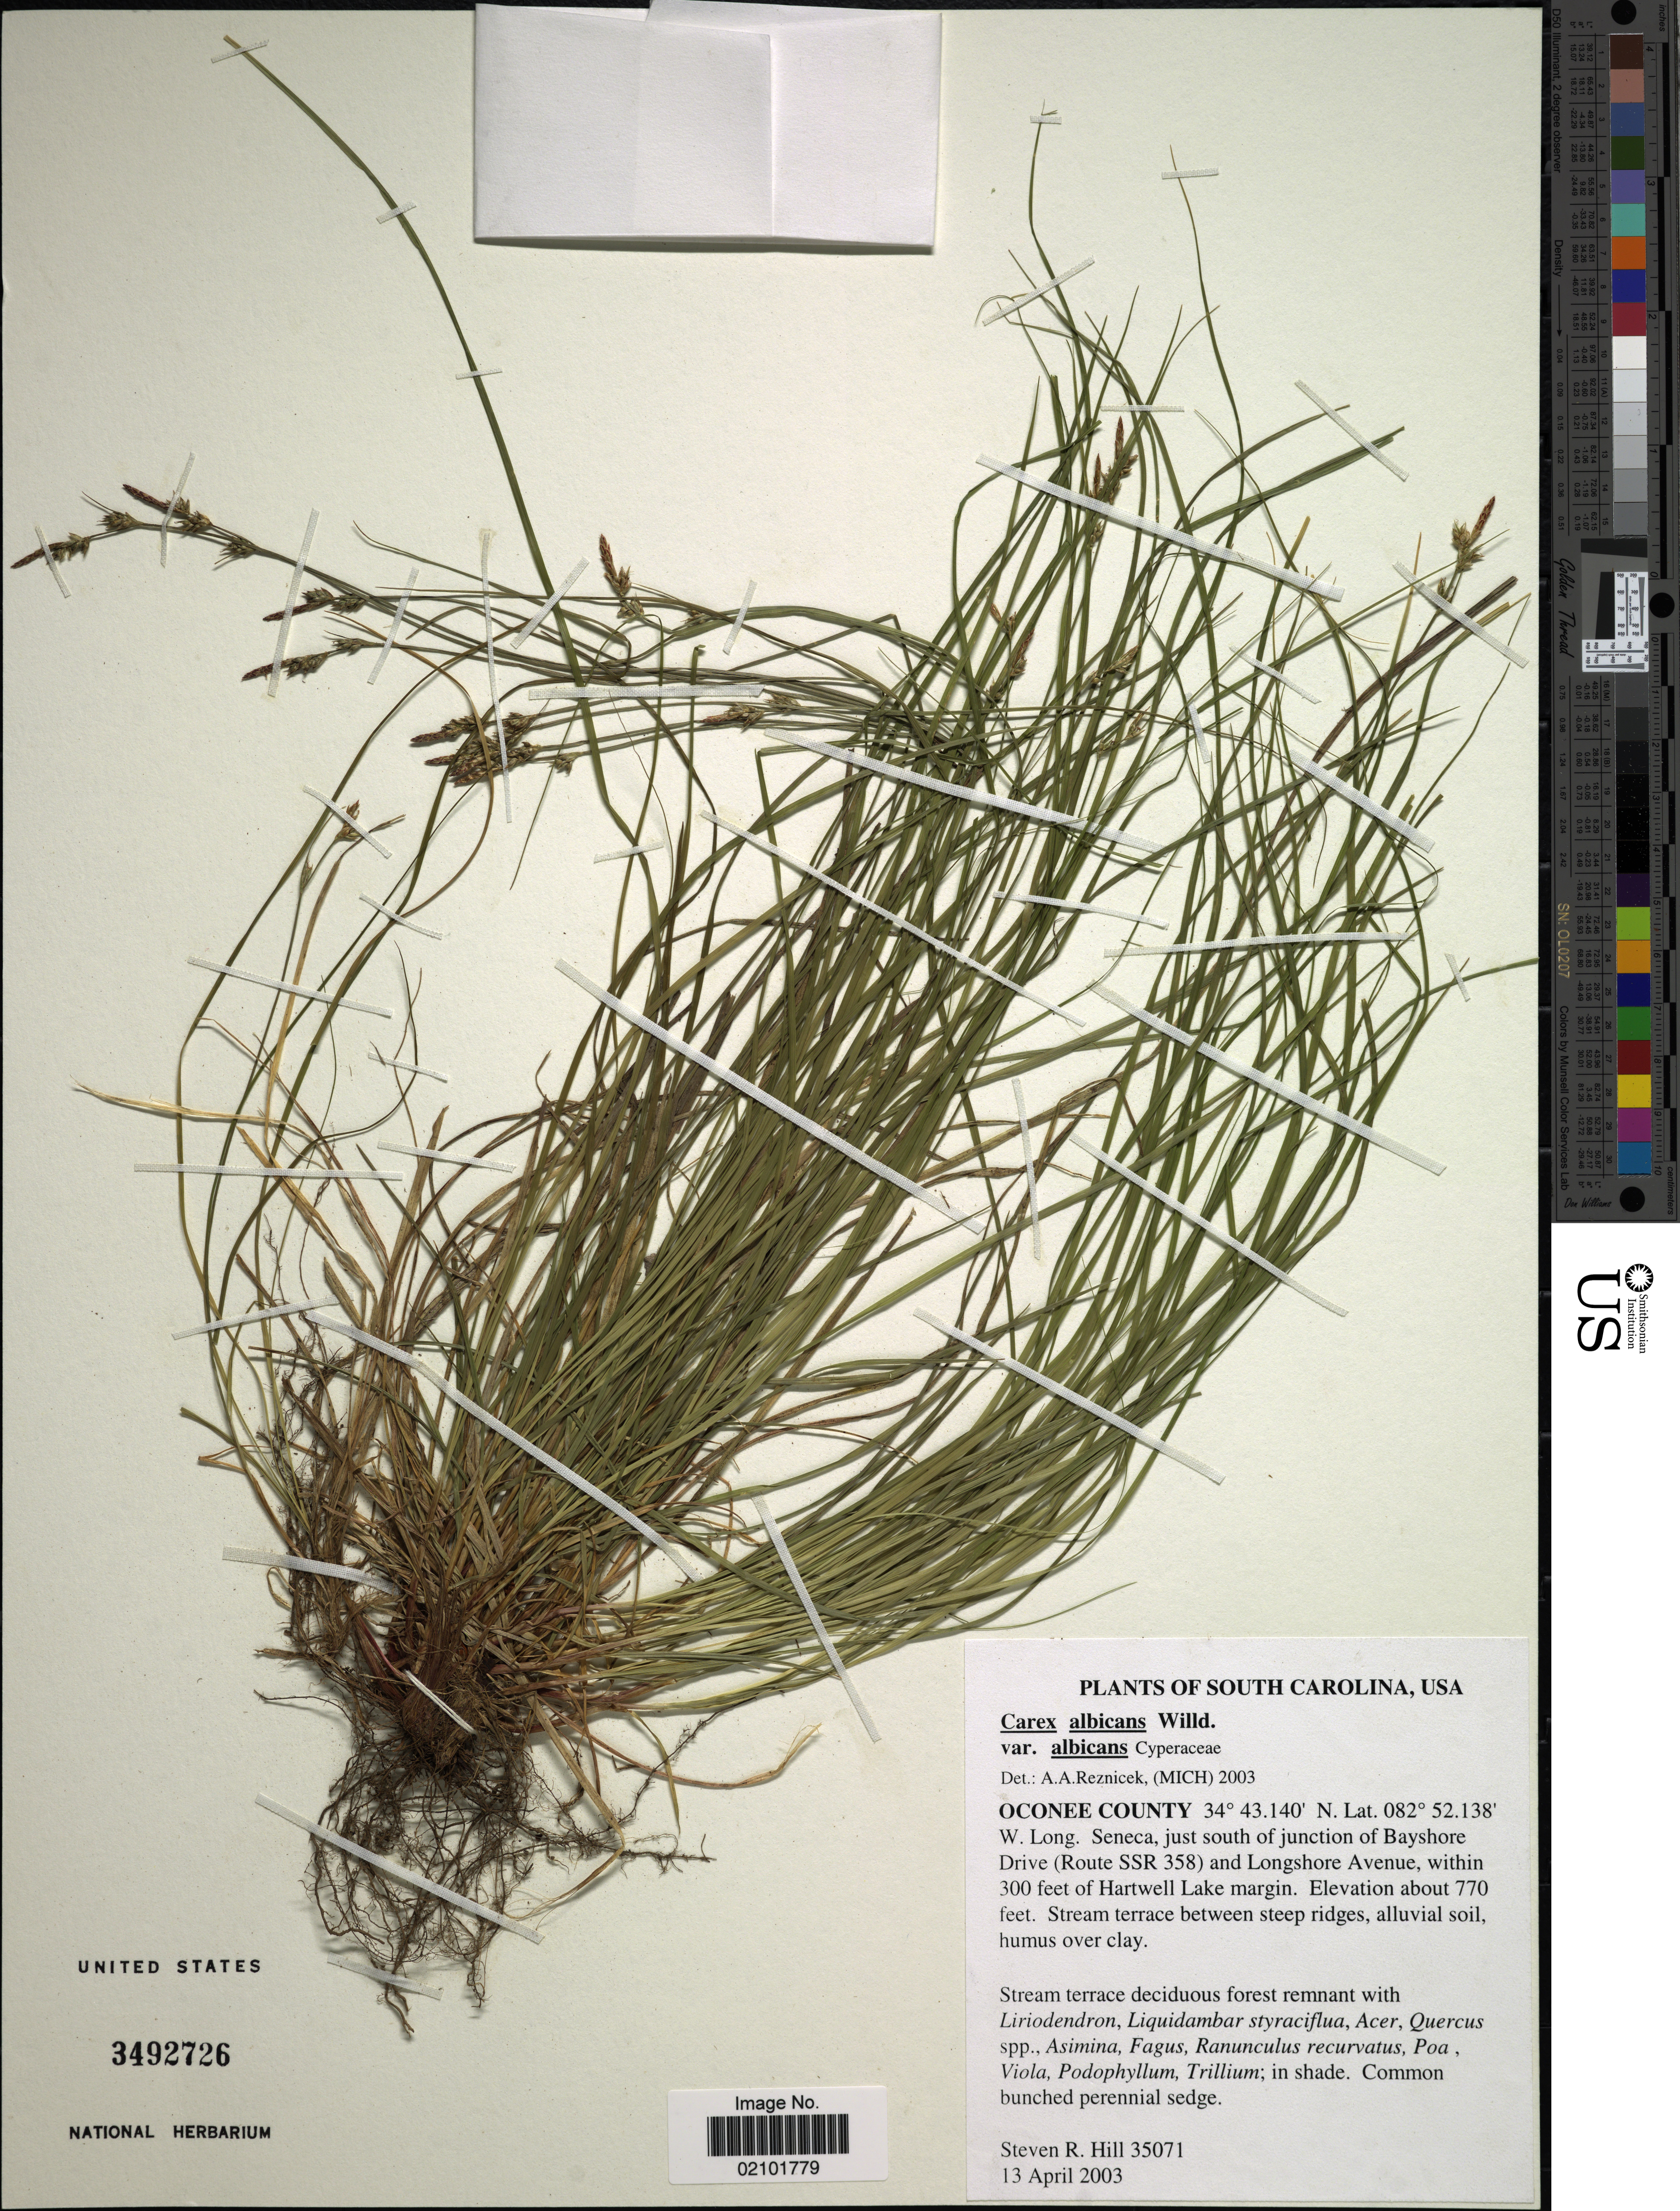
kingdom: Plantae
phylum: Tracheophyta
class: Liliopsida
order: Poales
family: Cyperaceae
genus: Carex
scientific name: Carex albicans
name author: Willd. ex Spreng.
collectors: S. R. Hill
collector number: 35071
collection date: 2003-04-13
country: United States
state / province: South Carolina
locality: Oconee County Seneca, just south of junction of Bayshore Drive (Route SSR 358) and Longshore Avenue, within 300 feet of Hartwell Lake margin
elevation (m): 235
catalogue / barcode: US 3492726